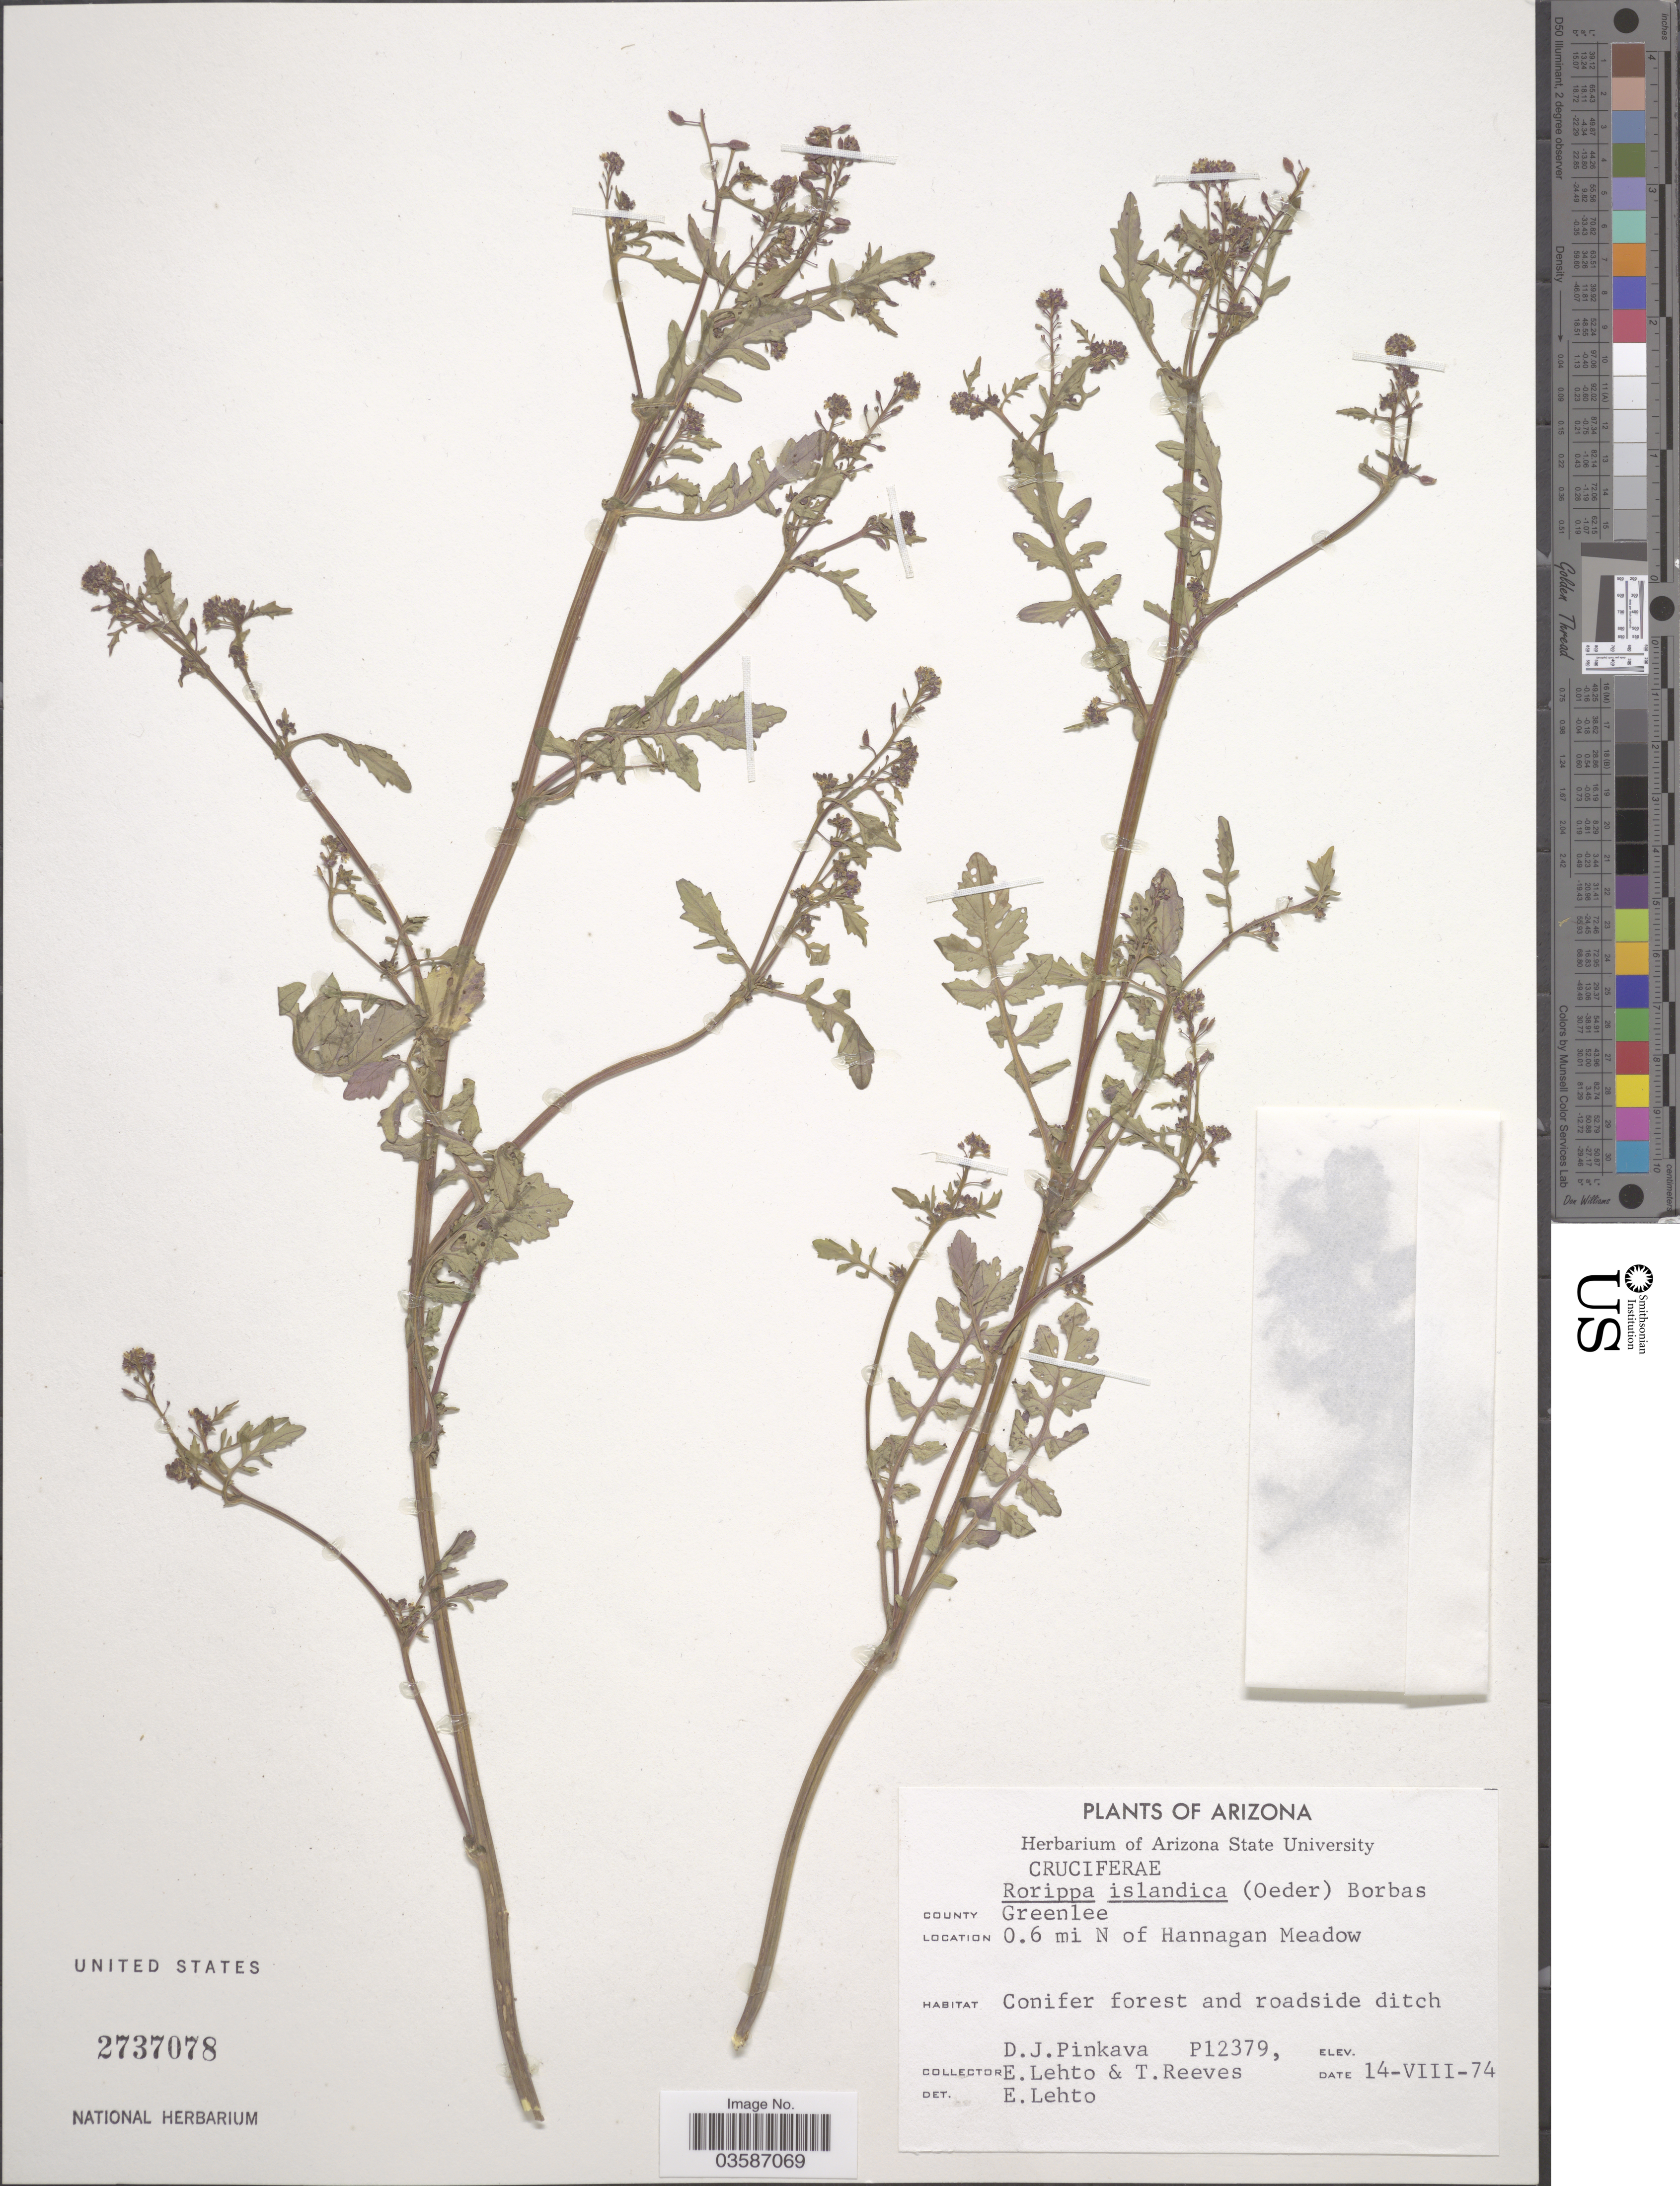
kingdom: Plantae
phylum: Tracheophyta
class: Magnoliopsida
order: Brassicales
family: Brassicaceae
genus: Rorippa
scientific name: Rorippa islandica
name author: (Oeder) Borbás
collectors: D. J. Pinkava, E. Lehto & T. Reeves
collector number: P12379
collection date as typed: Transcribed d/m/y: 14/8/74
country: United States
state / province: Arizona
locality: County Greenlee. 0.6 mi N of Hannagan Meadow.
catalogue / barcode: US 2737078